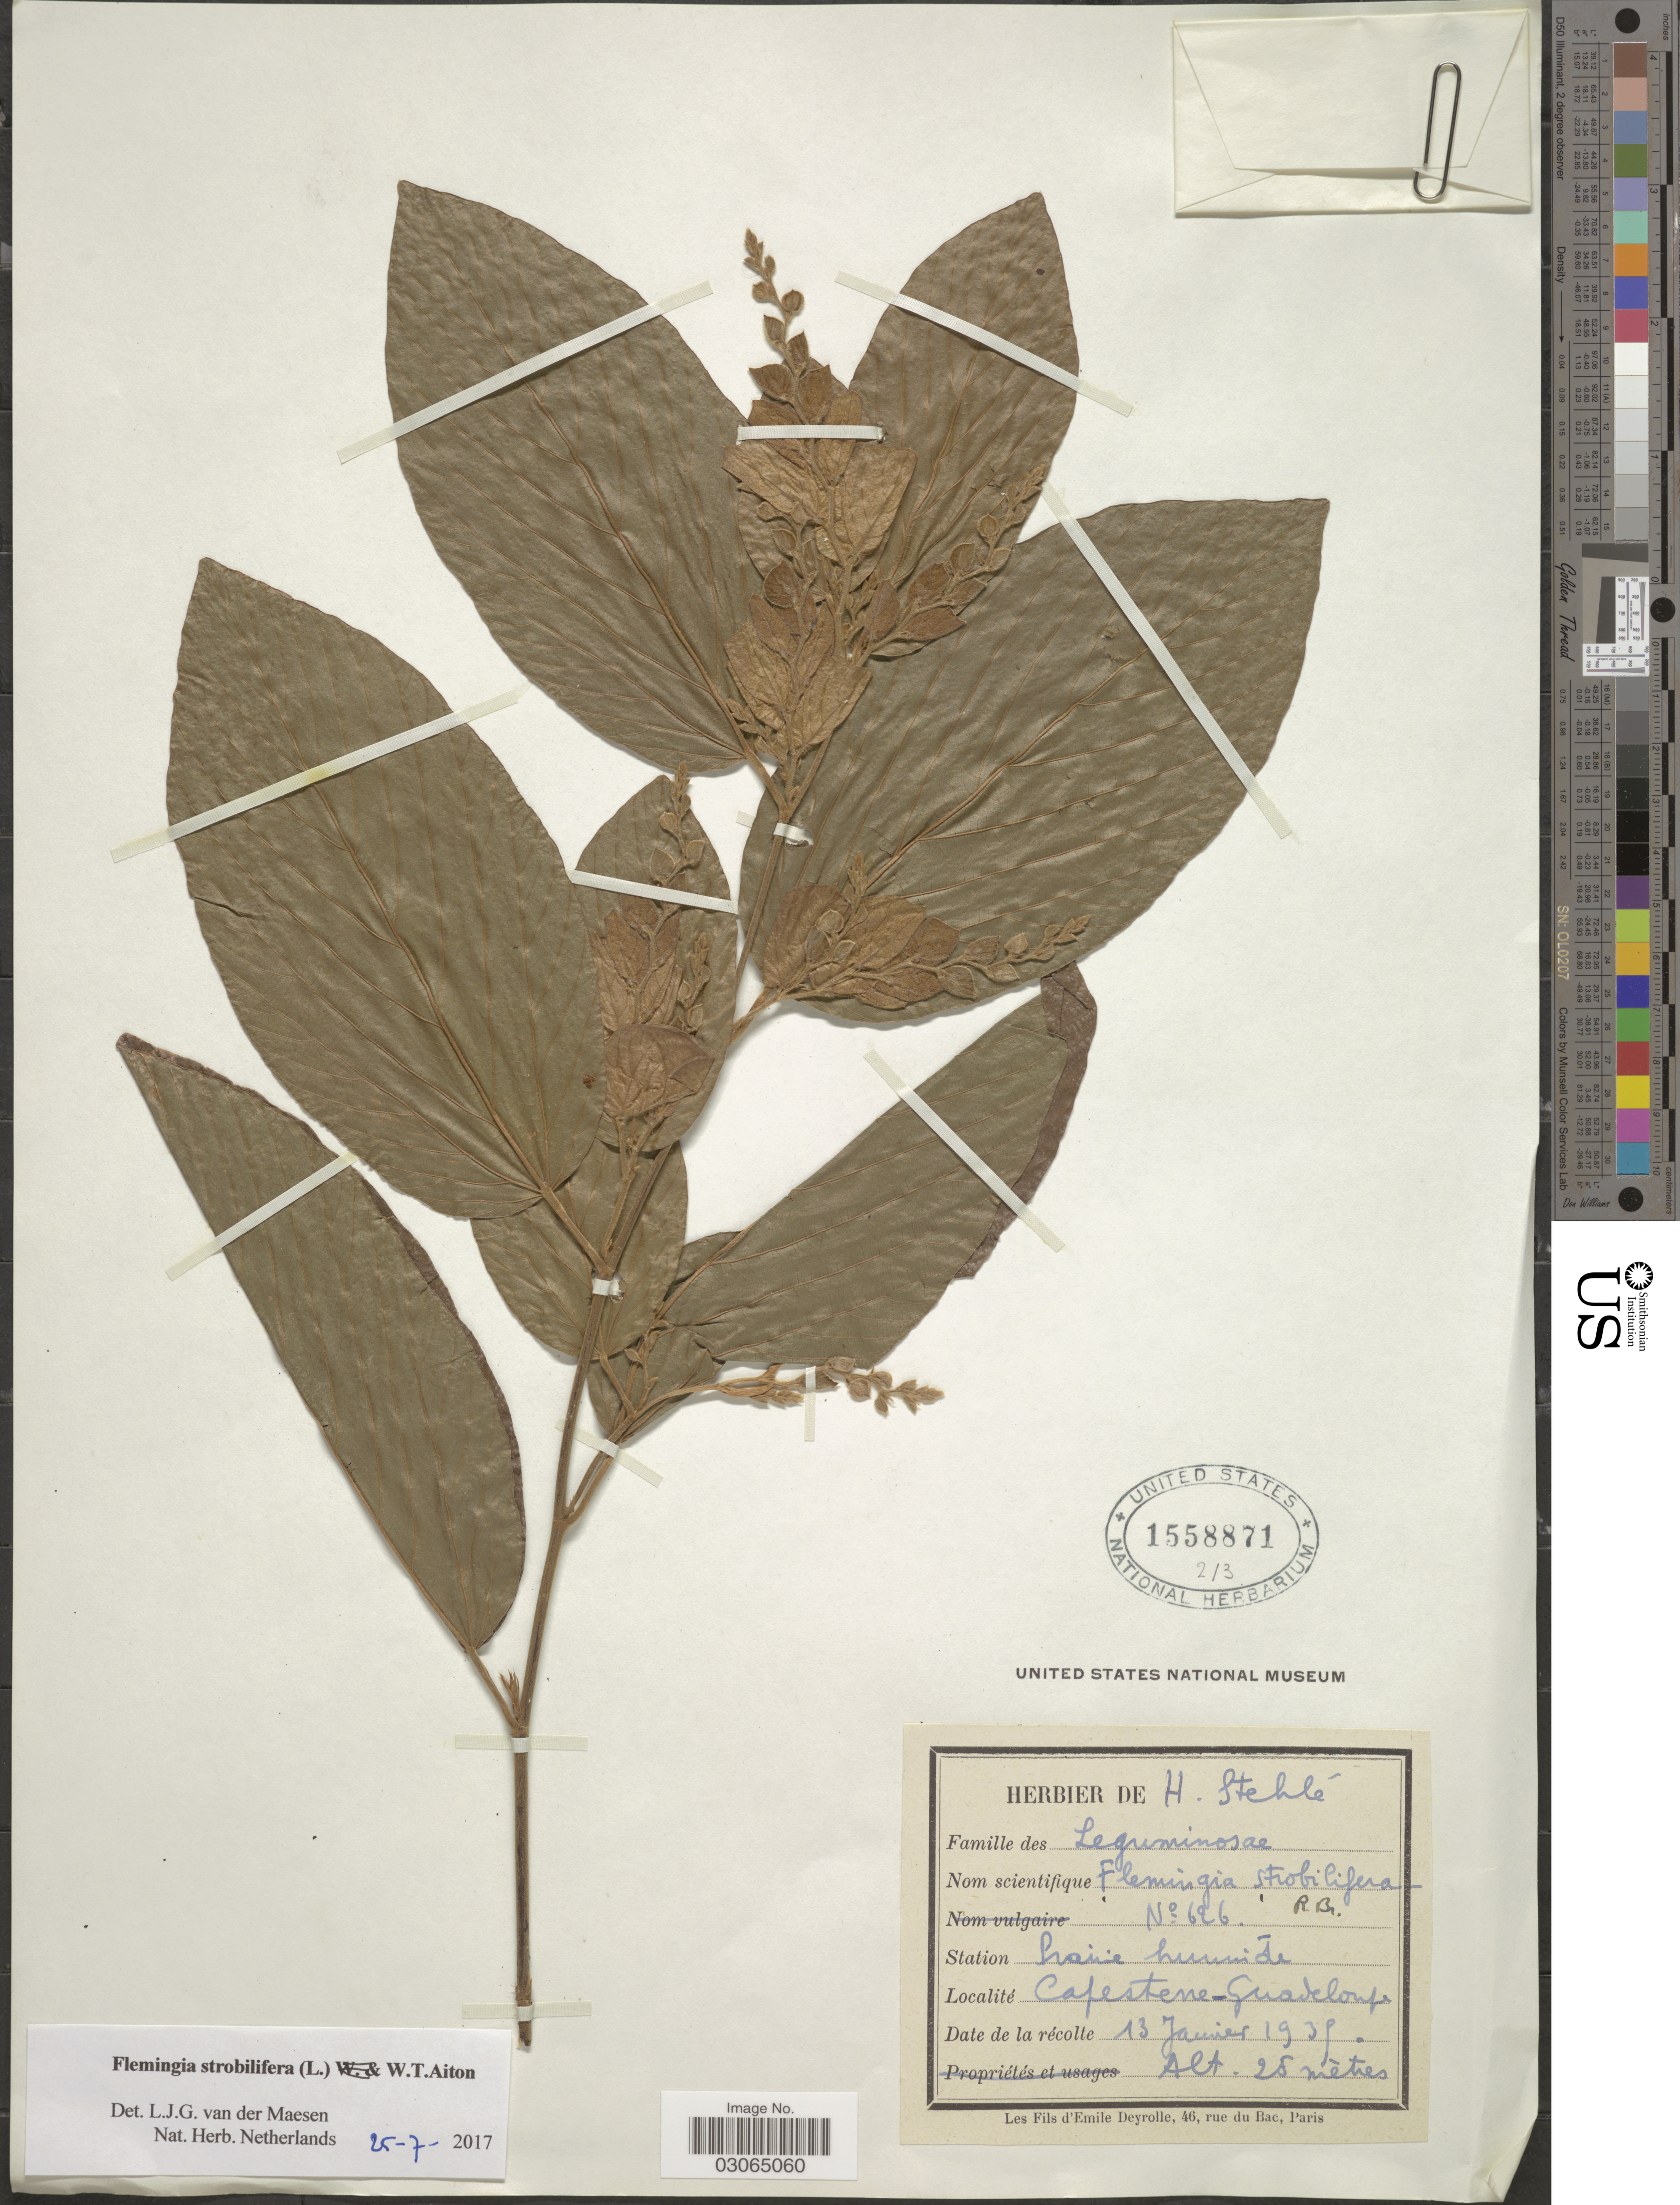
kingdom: Plantae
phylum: Tracheophyta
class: Magnoliopsida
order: Fabales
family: Fabaceae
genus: Flemingia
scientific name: Flemingia strobilifera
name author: (L.) W.T. Aiton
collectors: H. Stehlé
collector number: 626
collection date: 1935-01-13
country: Guadeloupe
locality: Capesterre.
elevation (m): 25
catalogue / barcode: US 1558871